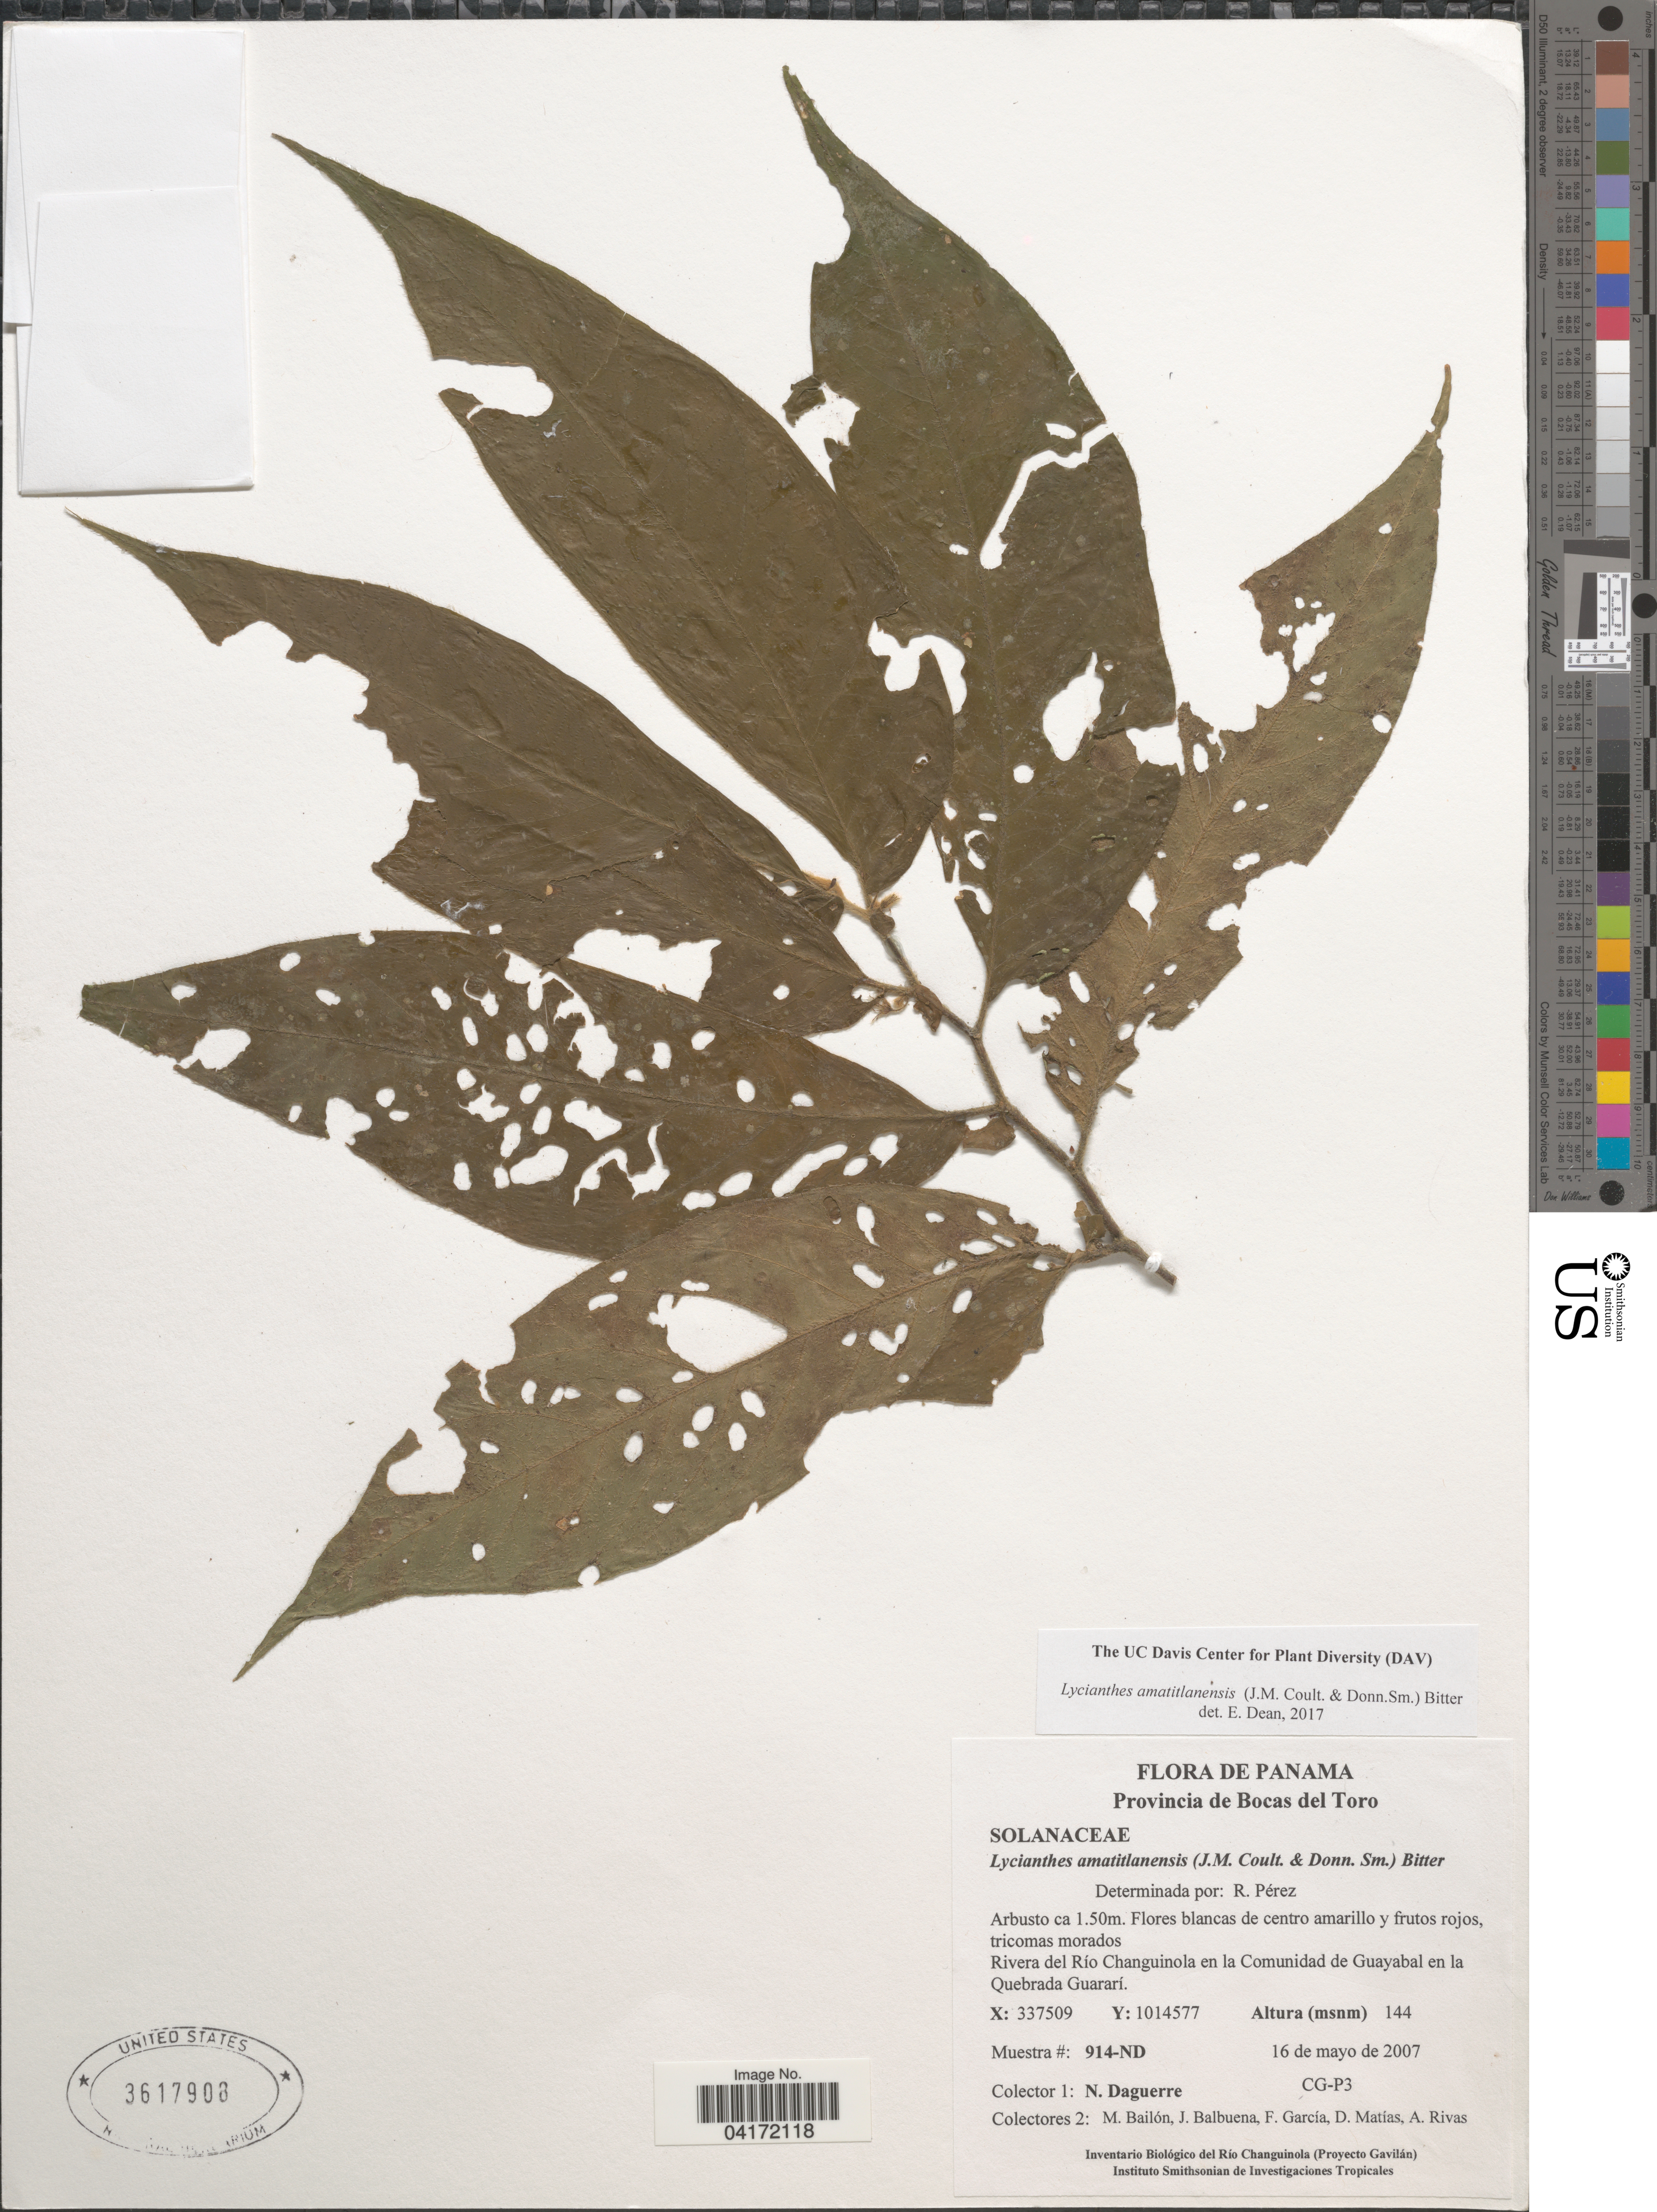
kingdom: Plantae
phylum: Tracheophyta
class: Magnoliopsida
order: Solanales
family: Solanaceae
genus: Lycianthes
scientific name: Lycianthes amatitlanensis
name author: (J.M. Coult. & Donn. Sm.) Bitter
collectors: N. Daguerre, M. Bailón, J. Balbuena, F. Garcia & et al.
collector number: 914-ND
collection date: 2007-05-16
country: Panama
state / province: Bocas del Toro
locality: Rivera del Río Changuinola en la Comunidad de Guayabal en la Quebrada Guararí.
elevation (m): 144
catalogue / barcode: US 3617908